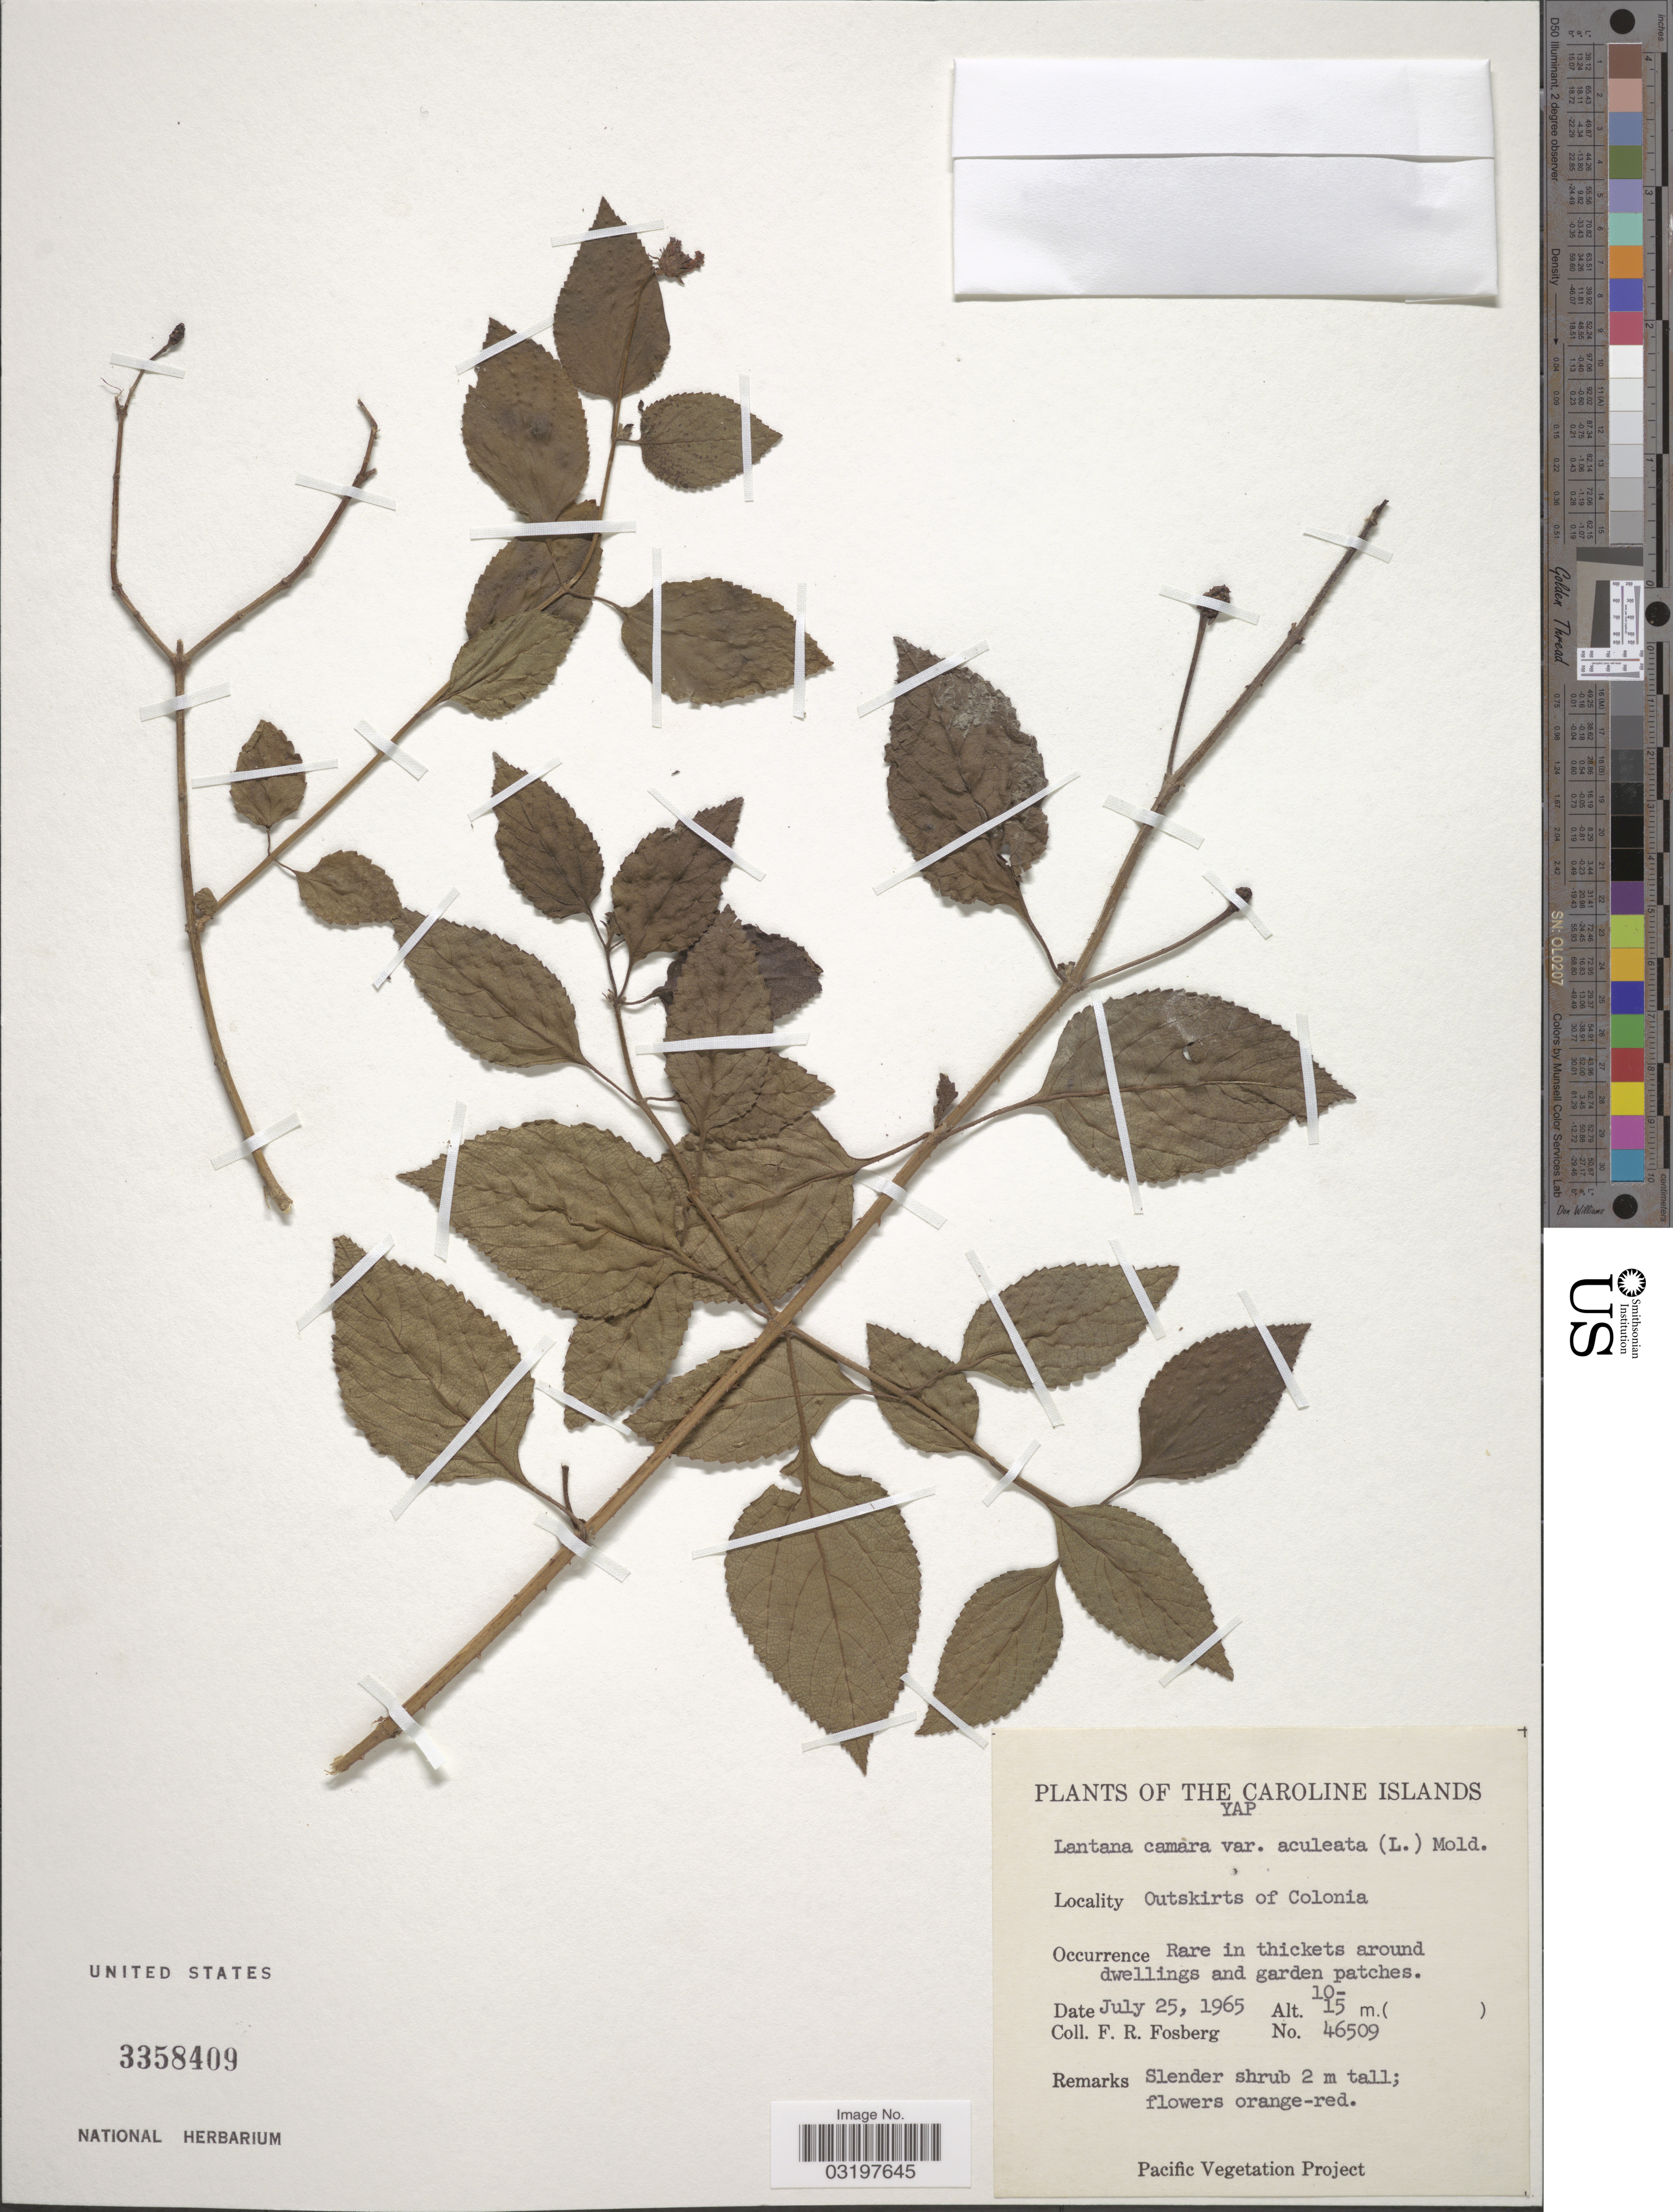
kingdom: Plantae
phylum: Tracheophyta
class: Magnoliopsida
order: Lamiales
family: Verbenaceae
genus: Lantana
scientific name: Lantana camara var. aculeata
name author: (L.) Moldenke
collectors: F. R. Fosberg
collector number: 46509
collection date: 1965-07-25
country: Micronesia, Federated States of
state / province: Yap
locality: The Caroline Islands. Outskirts of Colonia.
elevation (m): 10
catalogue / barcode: US 3358409